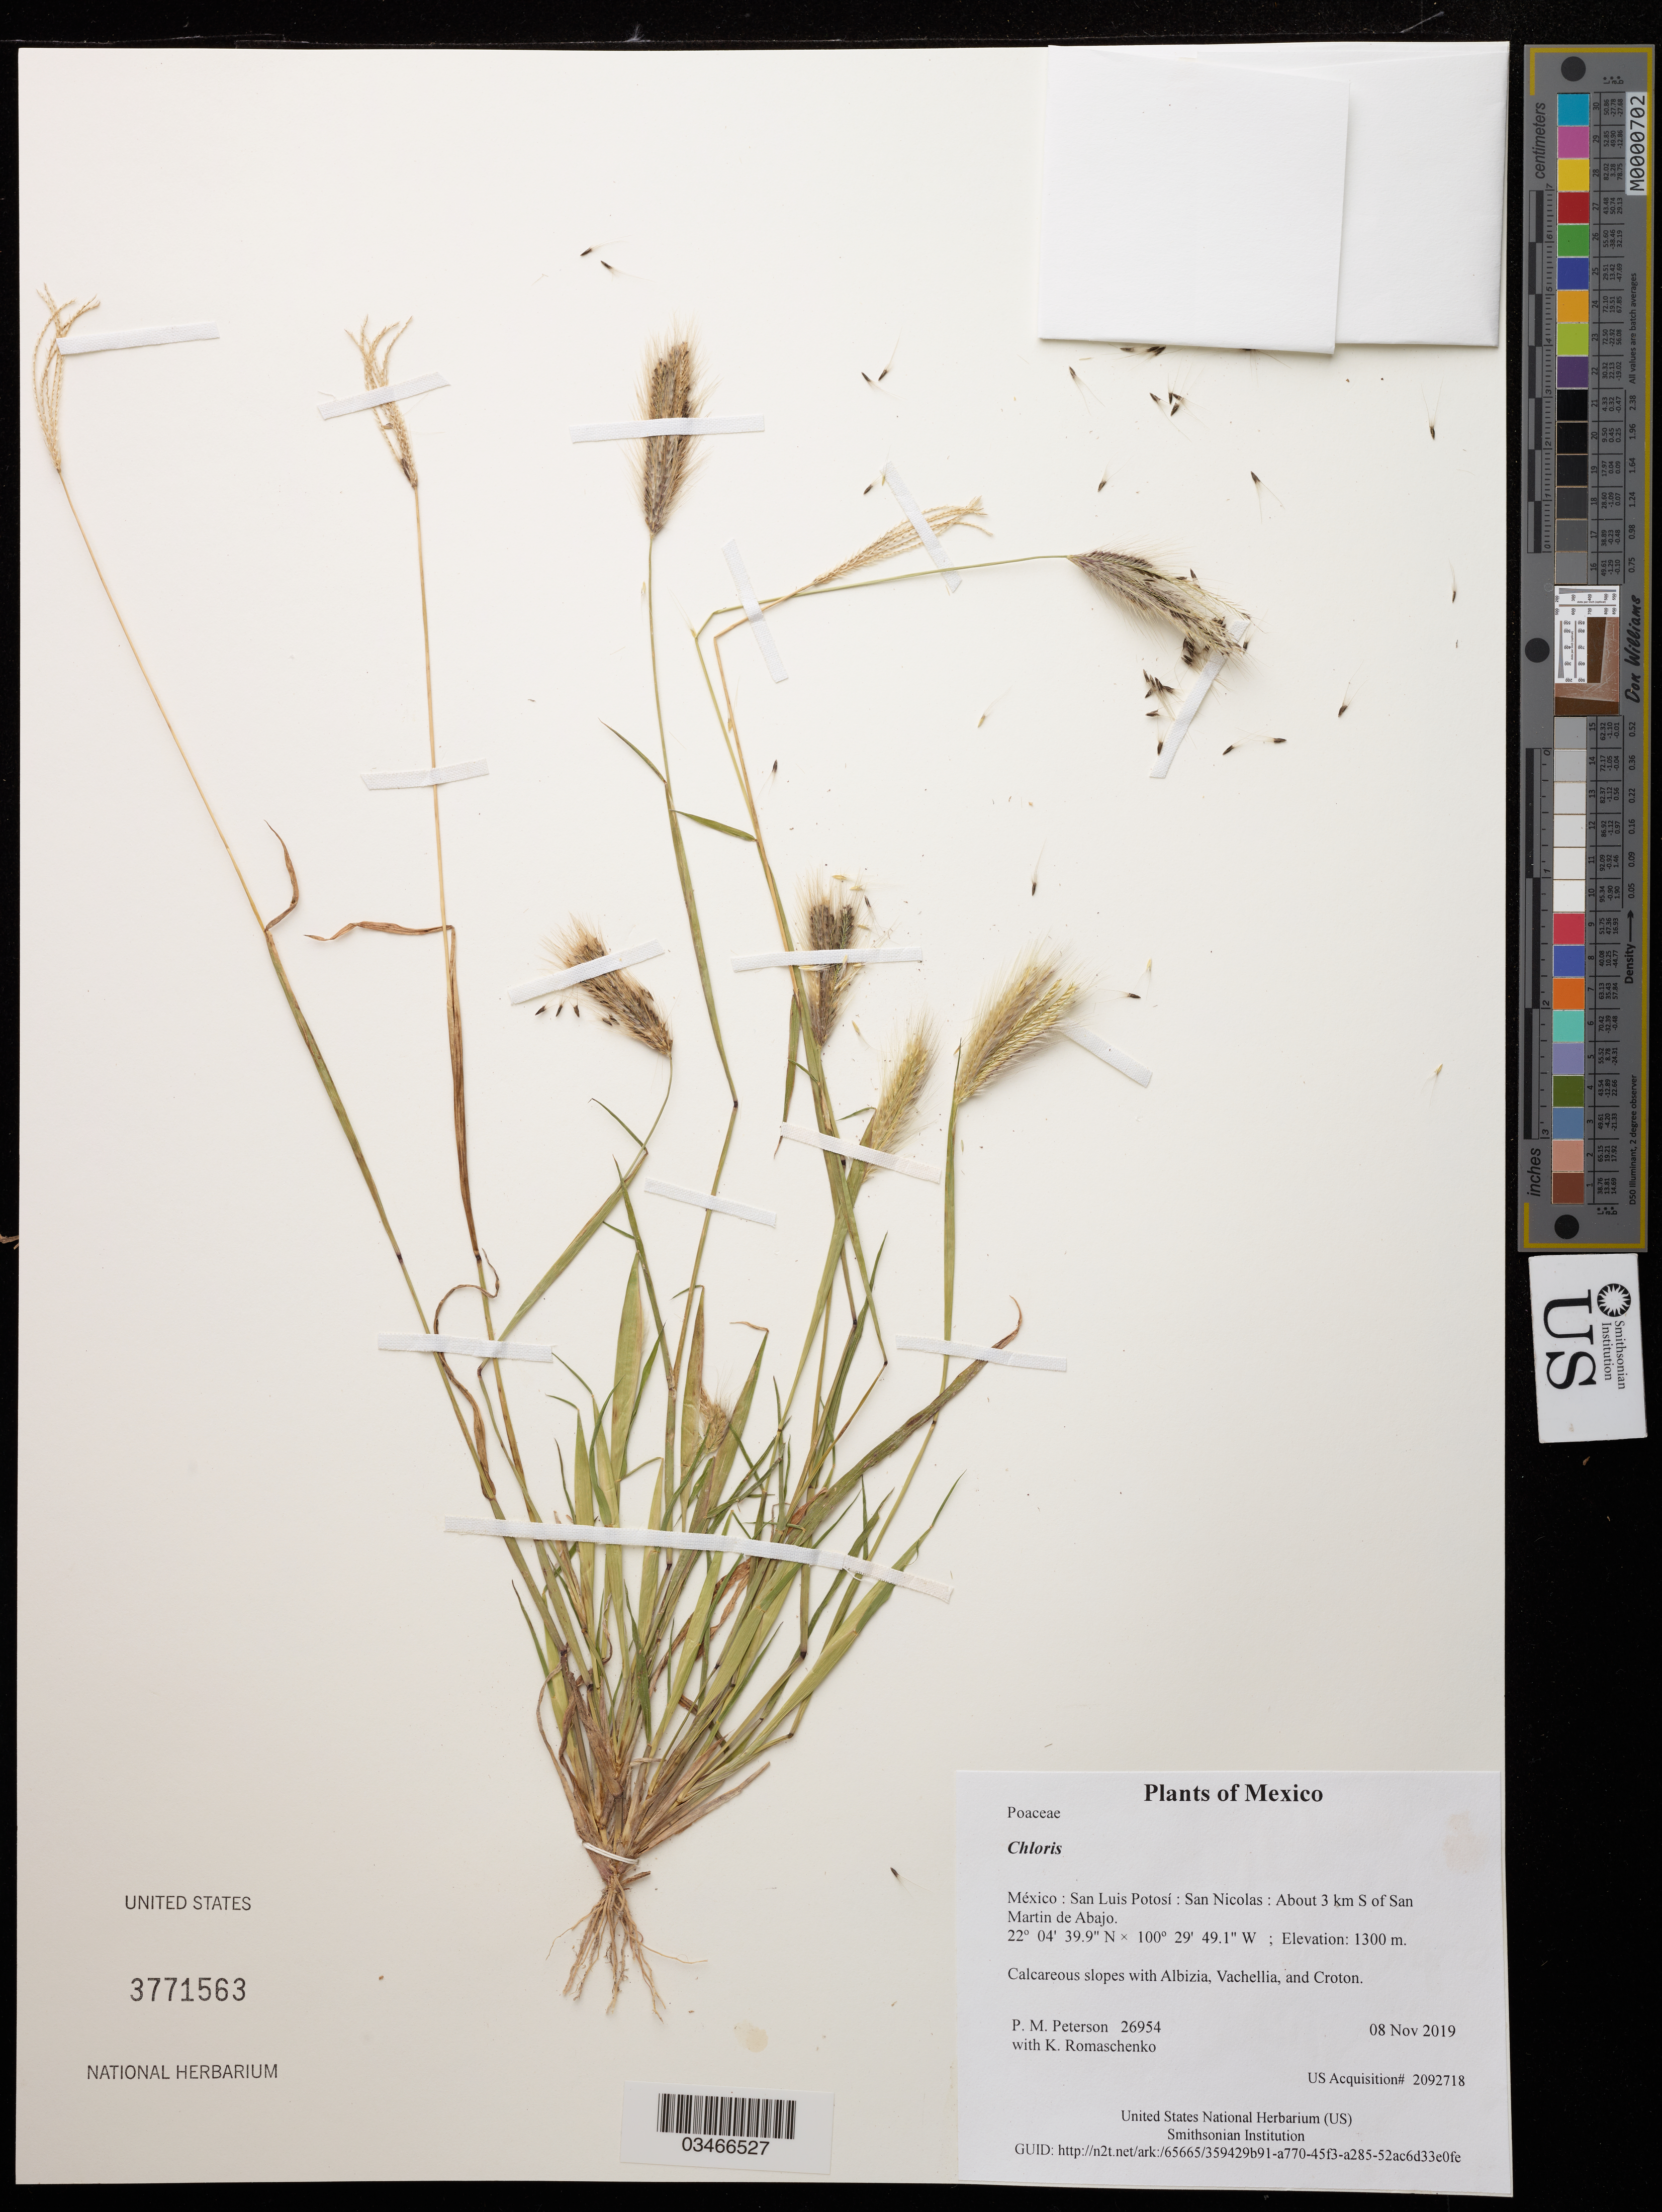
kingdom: Plantae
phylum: Tracheophyta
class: Liliopsida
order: Poales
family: Poaceae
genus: Chloris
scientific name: Chloris sp.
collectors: P. M. Peterson & K. Romaschenko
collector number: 26954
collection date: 2019-11-08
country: México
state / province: San Luis Potosí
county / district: San Nicolas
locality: About 3 km S of San Martin de Abajo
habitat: Calcareous slopes with Albizia, Vachellia, and Croton.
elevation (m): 1300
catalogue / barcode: US 3771563